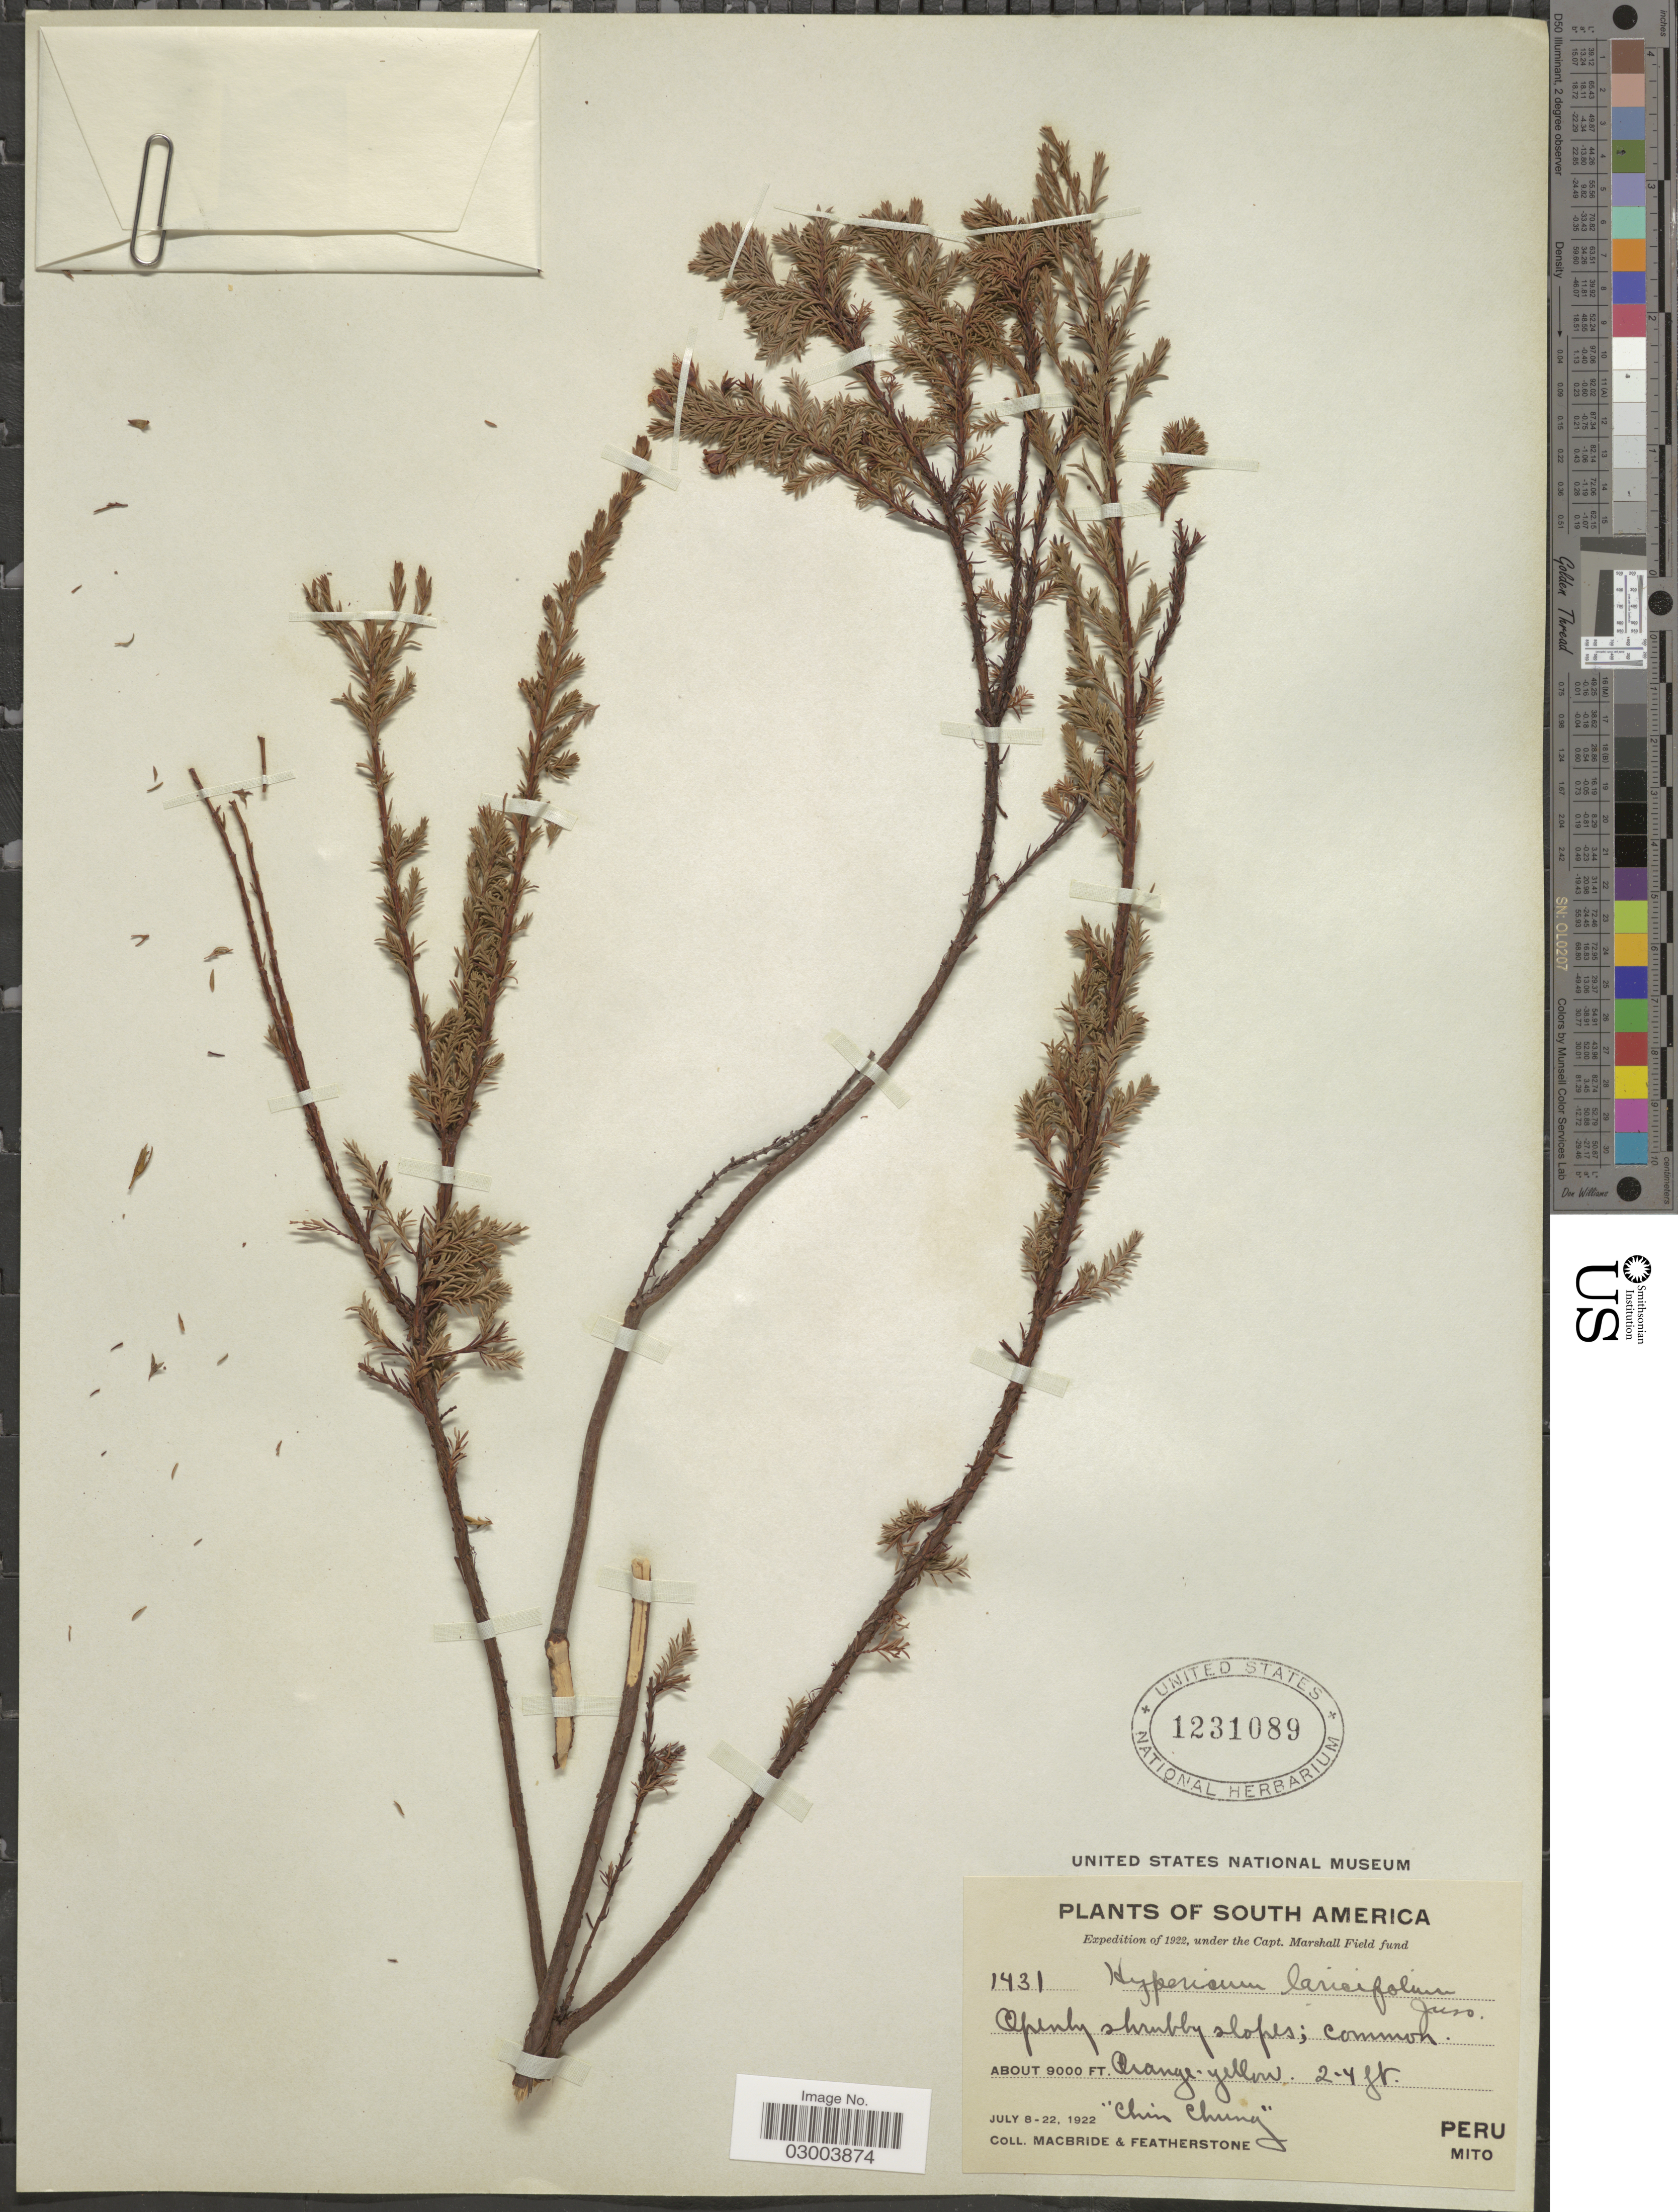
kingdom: Plantae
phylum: Tracheophyta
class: Magnoliopsida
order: Malpighiales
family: Hypericaceae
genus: Hypericum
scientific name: Hypericum laricifolium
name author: Juss.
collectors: Macbride, -- & -. Featherstone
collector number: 1431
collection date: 1922-07-08/1922-07-22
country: Peru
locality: Chin Chuny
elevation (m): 2743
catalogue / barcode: US 1231089